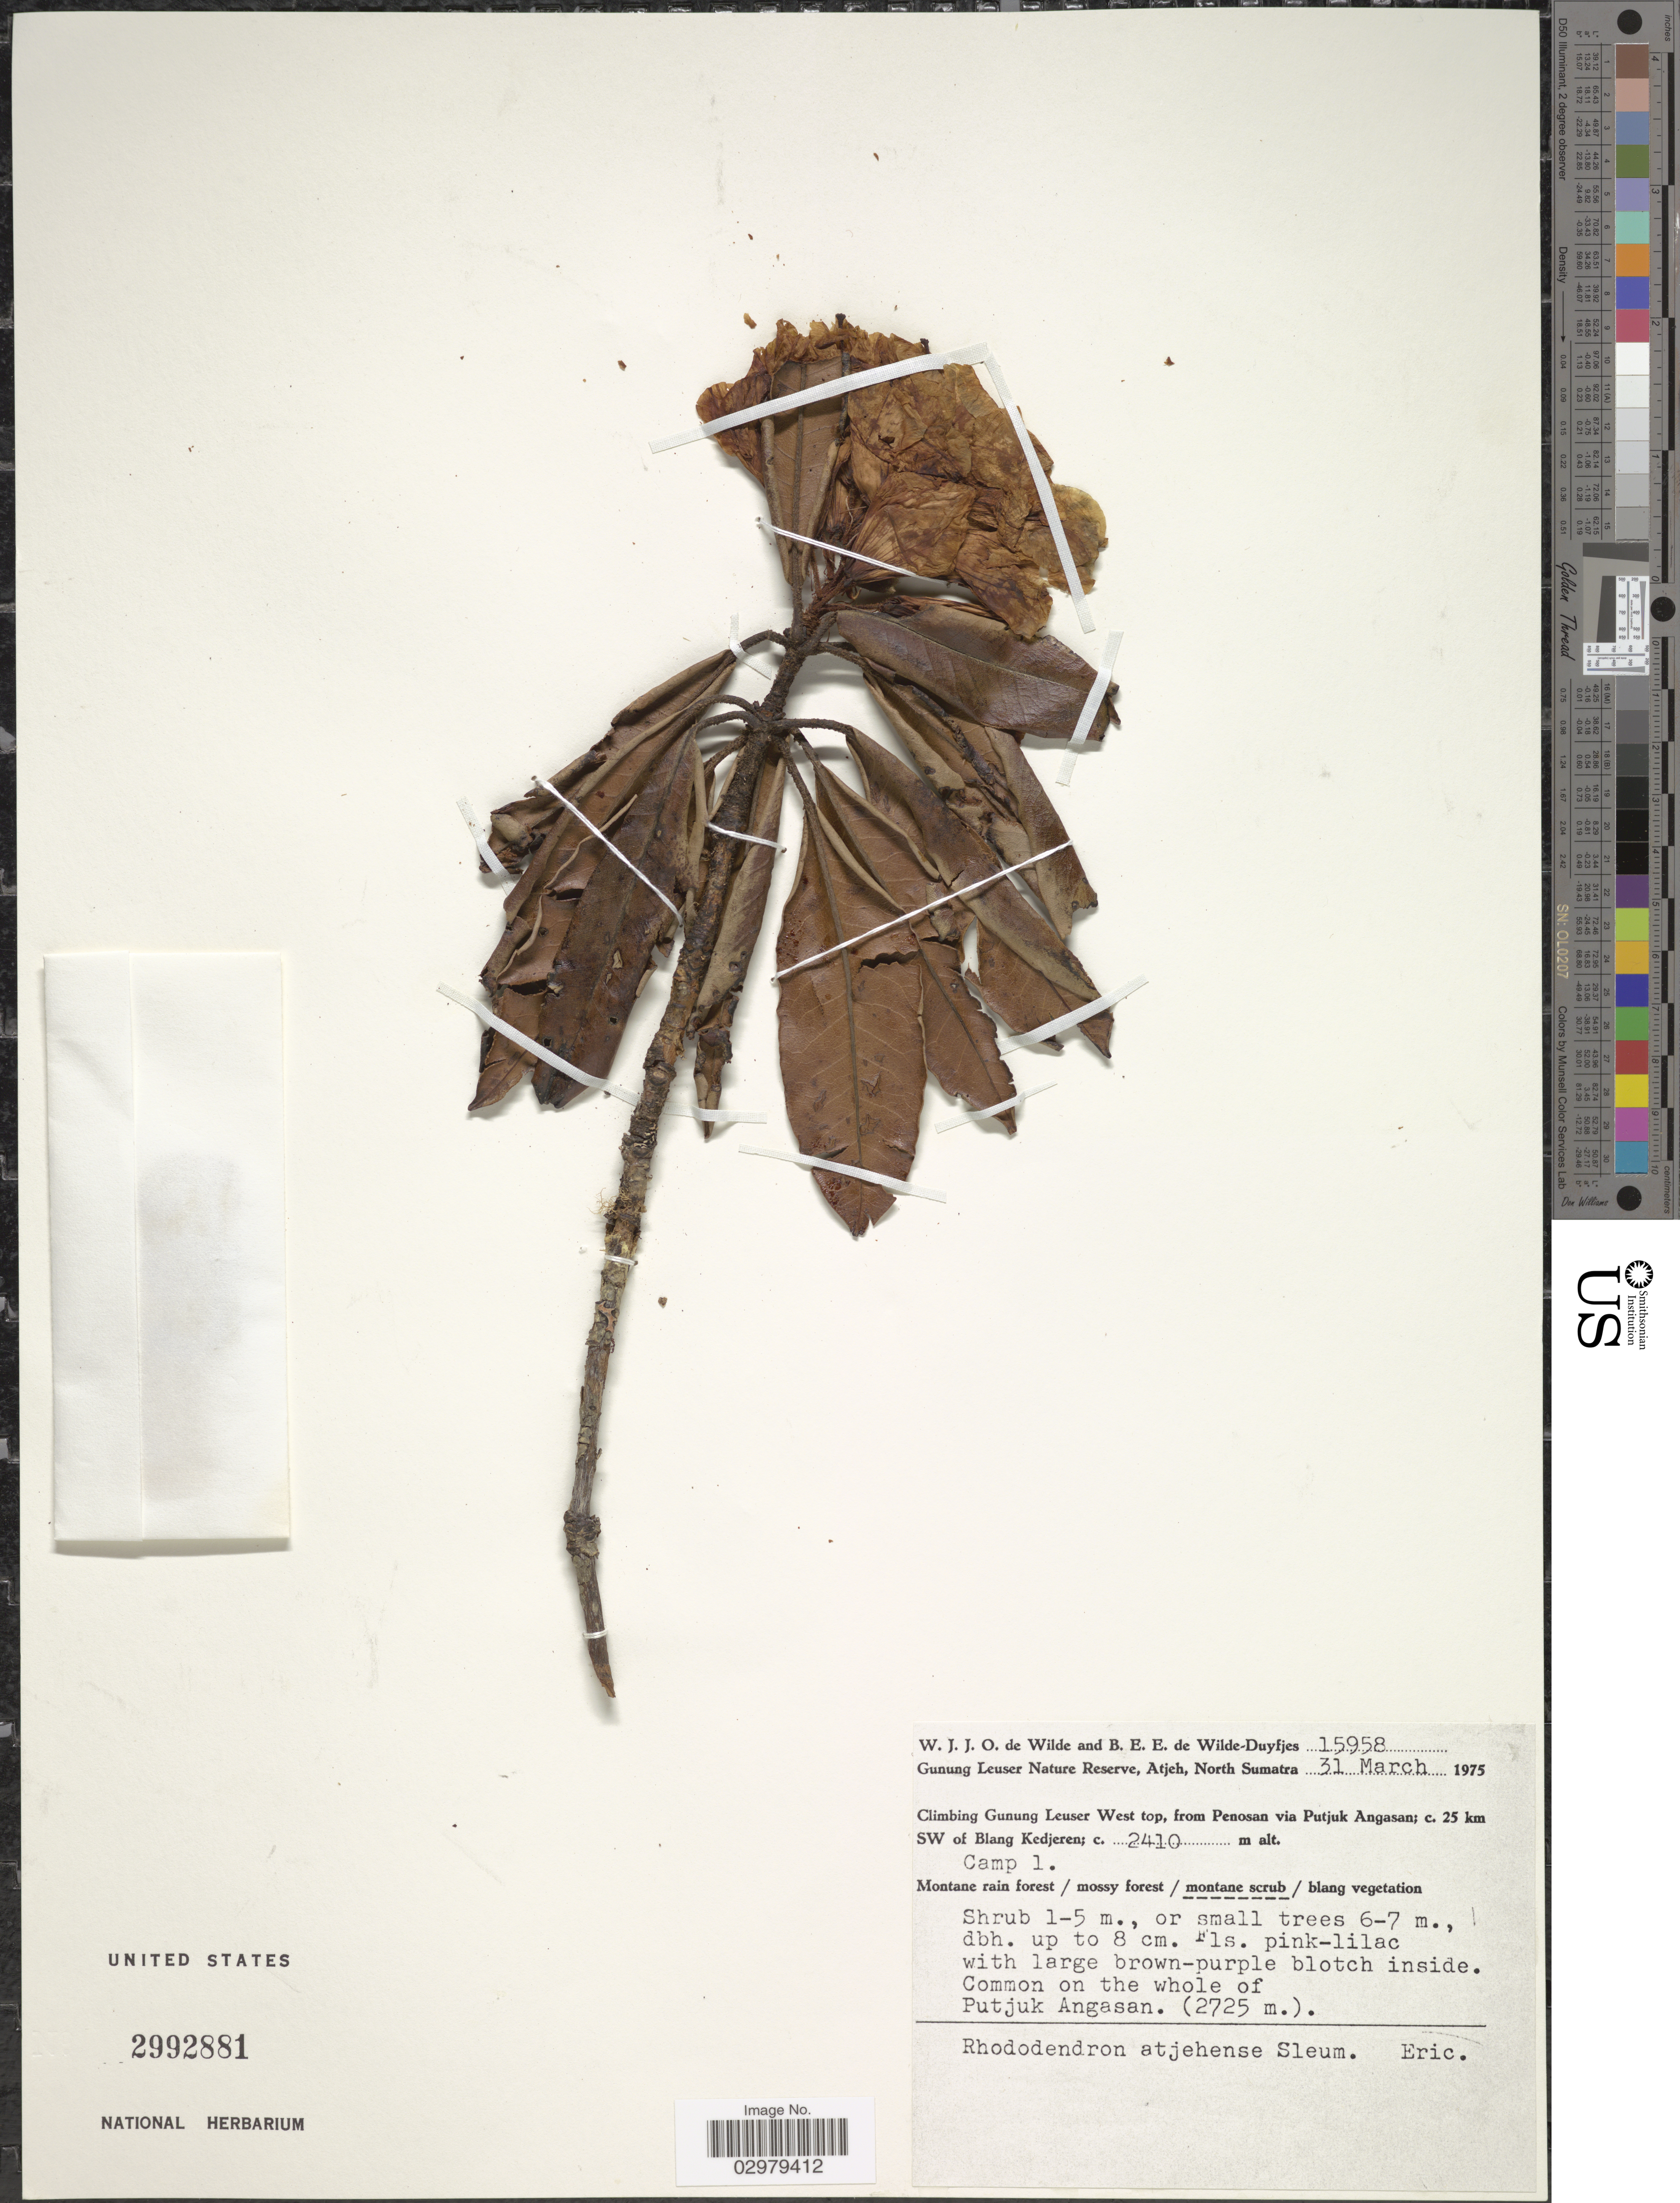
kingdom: Plantae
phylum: Tracheophyta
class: Magnoliopsida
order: Ericales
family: Ericaceae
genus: Rhododendron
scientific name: Rhododendron atjehense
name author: Sleumer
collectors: W. J. de Wilde & B. E. de Wilde-Duyfjes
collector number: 15958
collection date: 1975-03-31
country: Indonesia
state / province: Sumatra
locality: Gunung Leuser Nature Reserve, Atjeh, North Sumatra, Camp 4, wet blang area. Climbing Gunung Leuser West top, from Penosan via Putjuk Angasan; c. 25 km SW of Blang Kedjeren. Camp 1. Putjuk Angasan.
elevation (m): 2410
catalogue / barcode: US 2992881